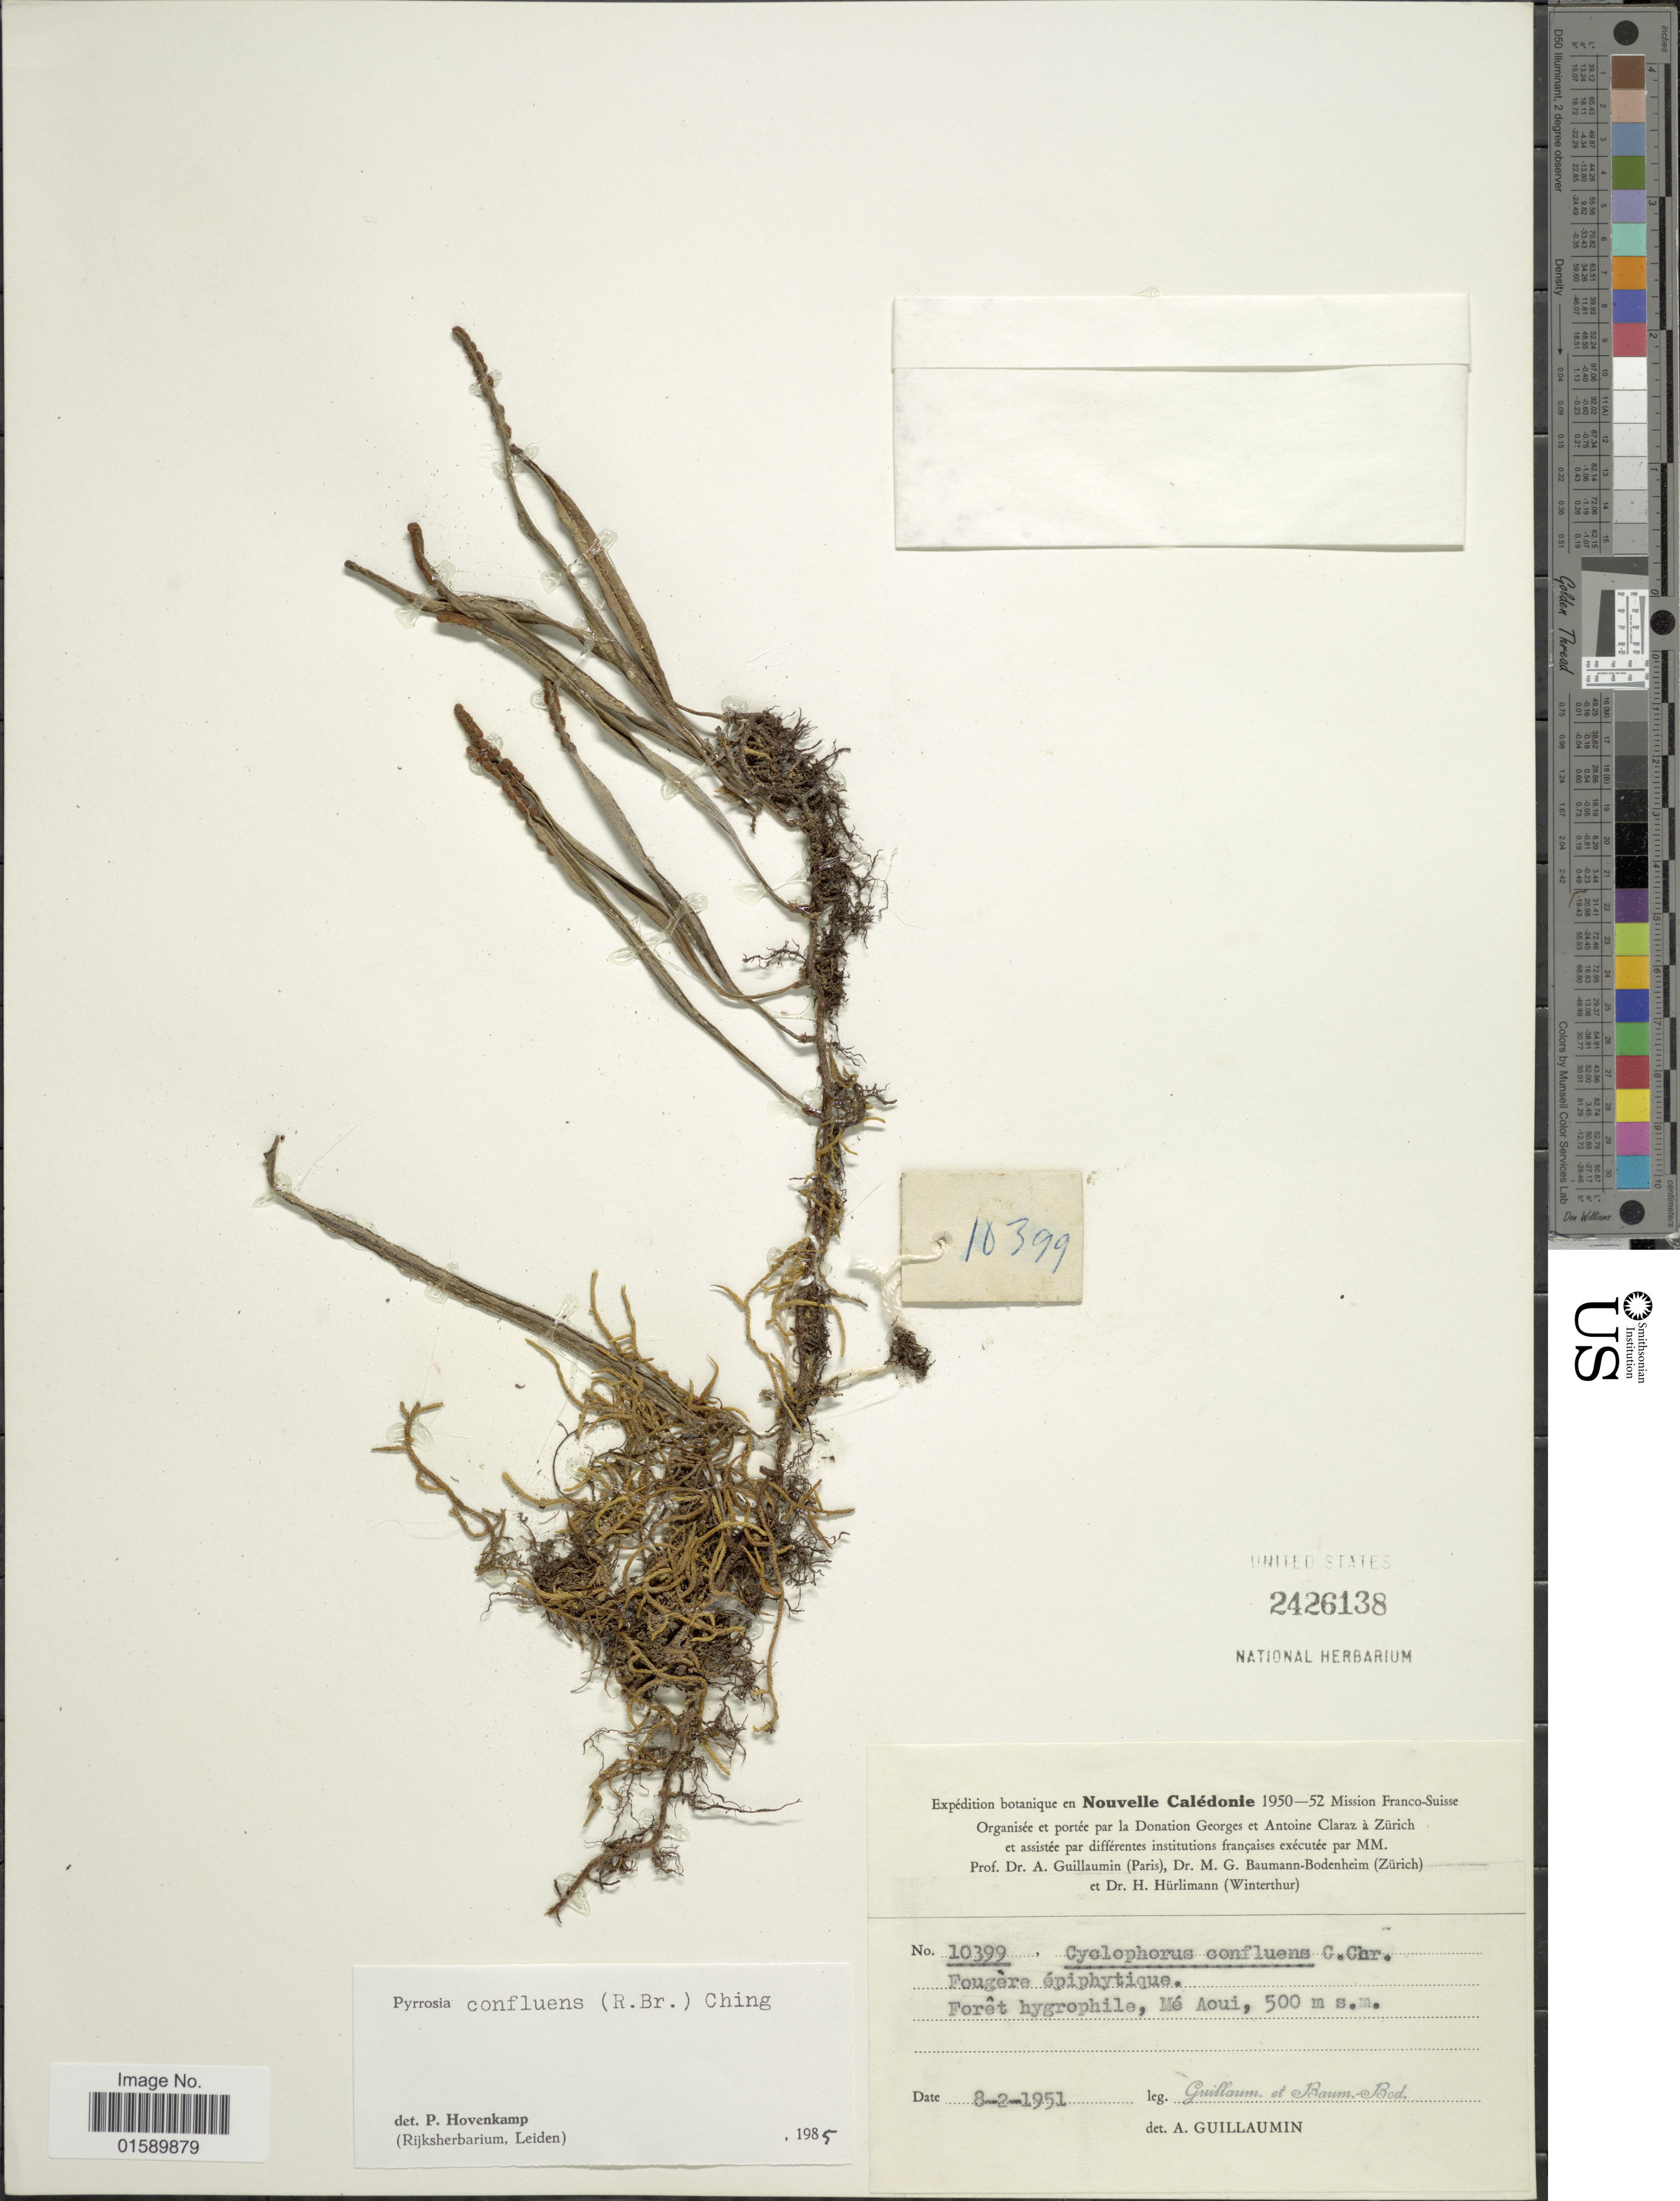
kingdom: Plantae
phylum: Tracheophyta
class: Polypodiopsida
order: Polypodiales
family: Polypodiaceae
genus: Pyrrosia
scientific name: Pyrrosia confluens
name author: (R. Br.) Ching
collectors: A. Guillaumin & M. G. Baumann-Bodenheim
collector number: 10399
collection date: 1951-02-08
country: New Caledonia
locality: Foret hygrophile, Me Aoui.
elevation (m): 500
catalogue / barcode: US 2426138